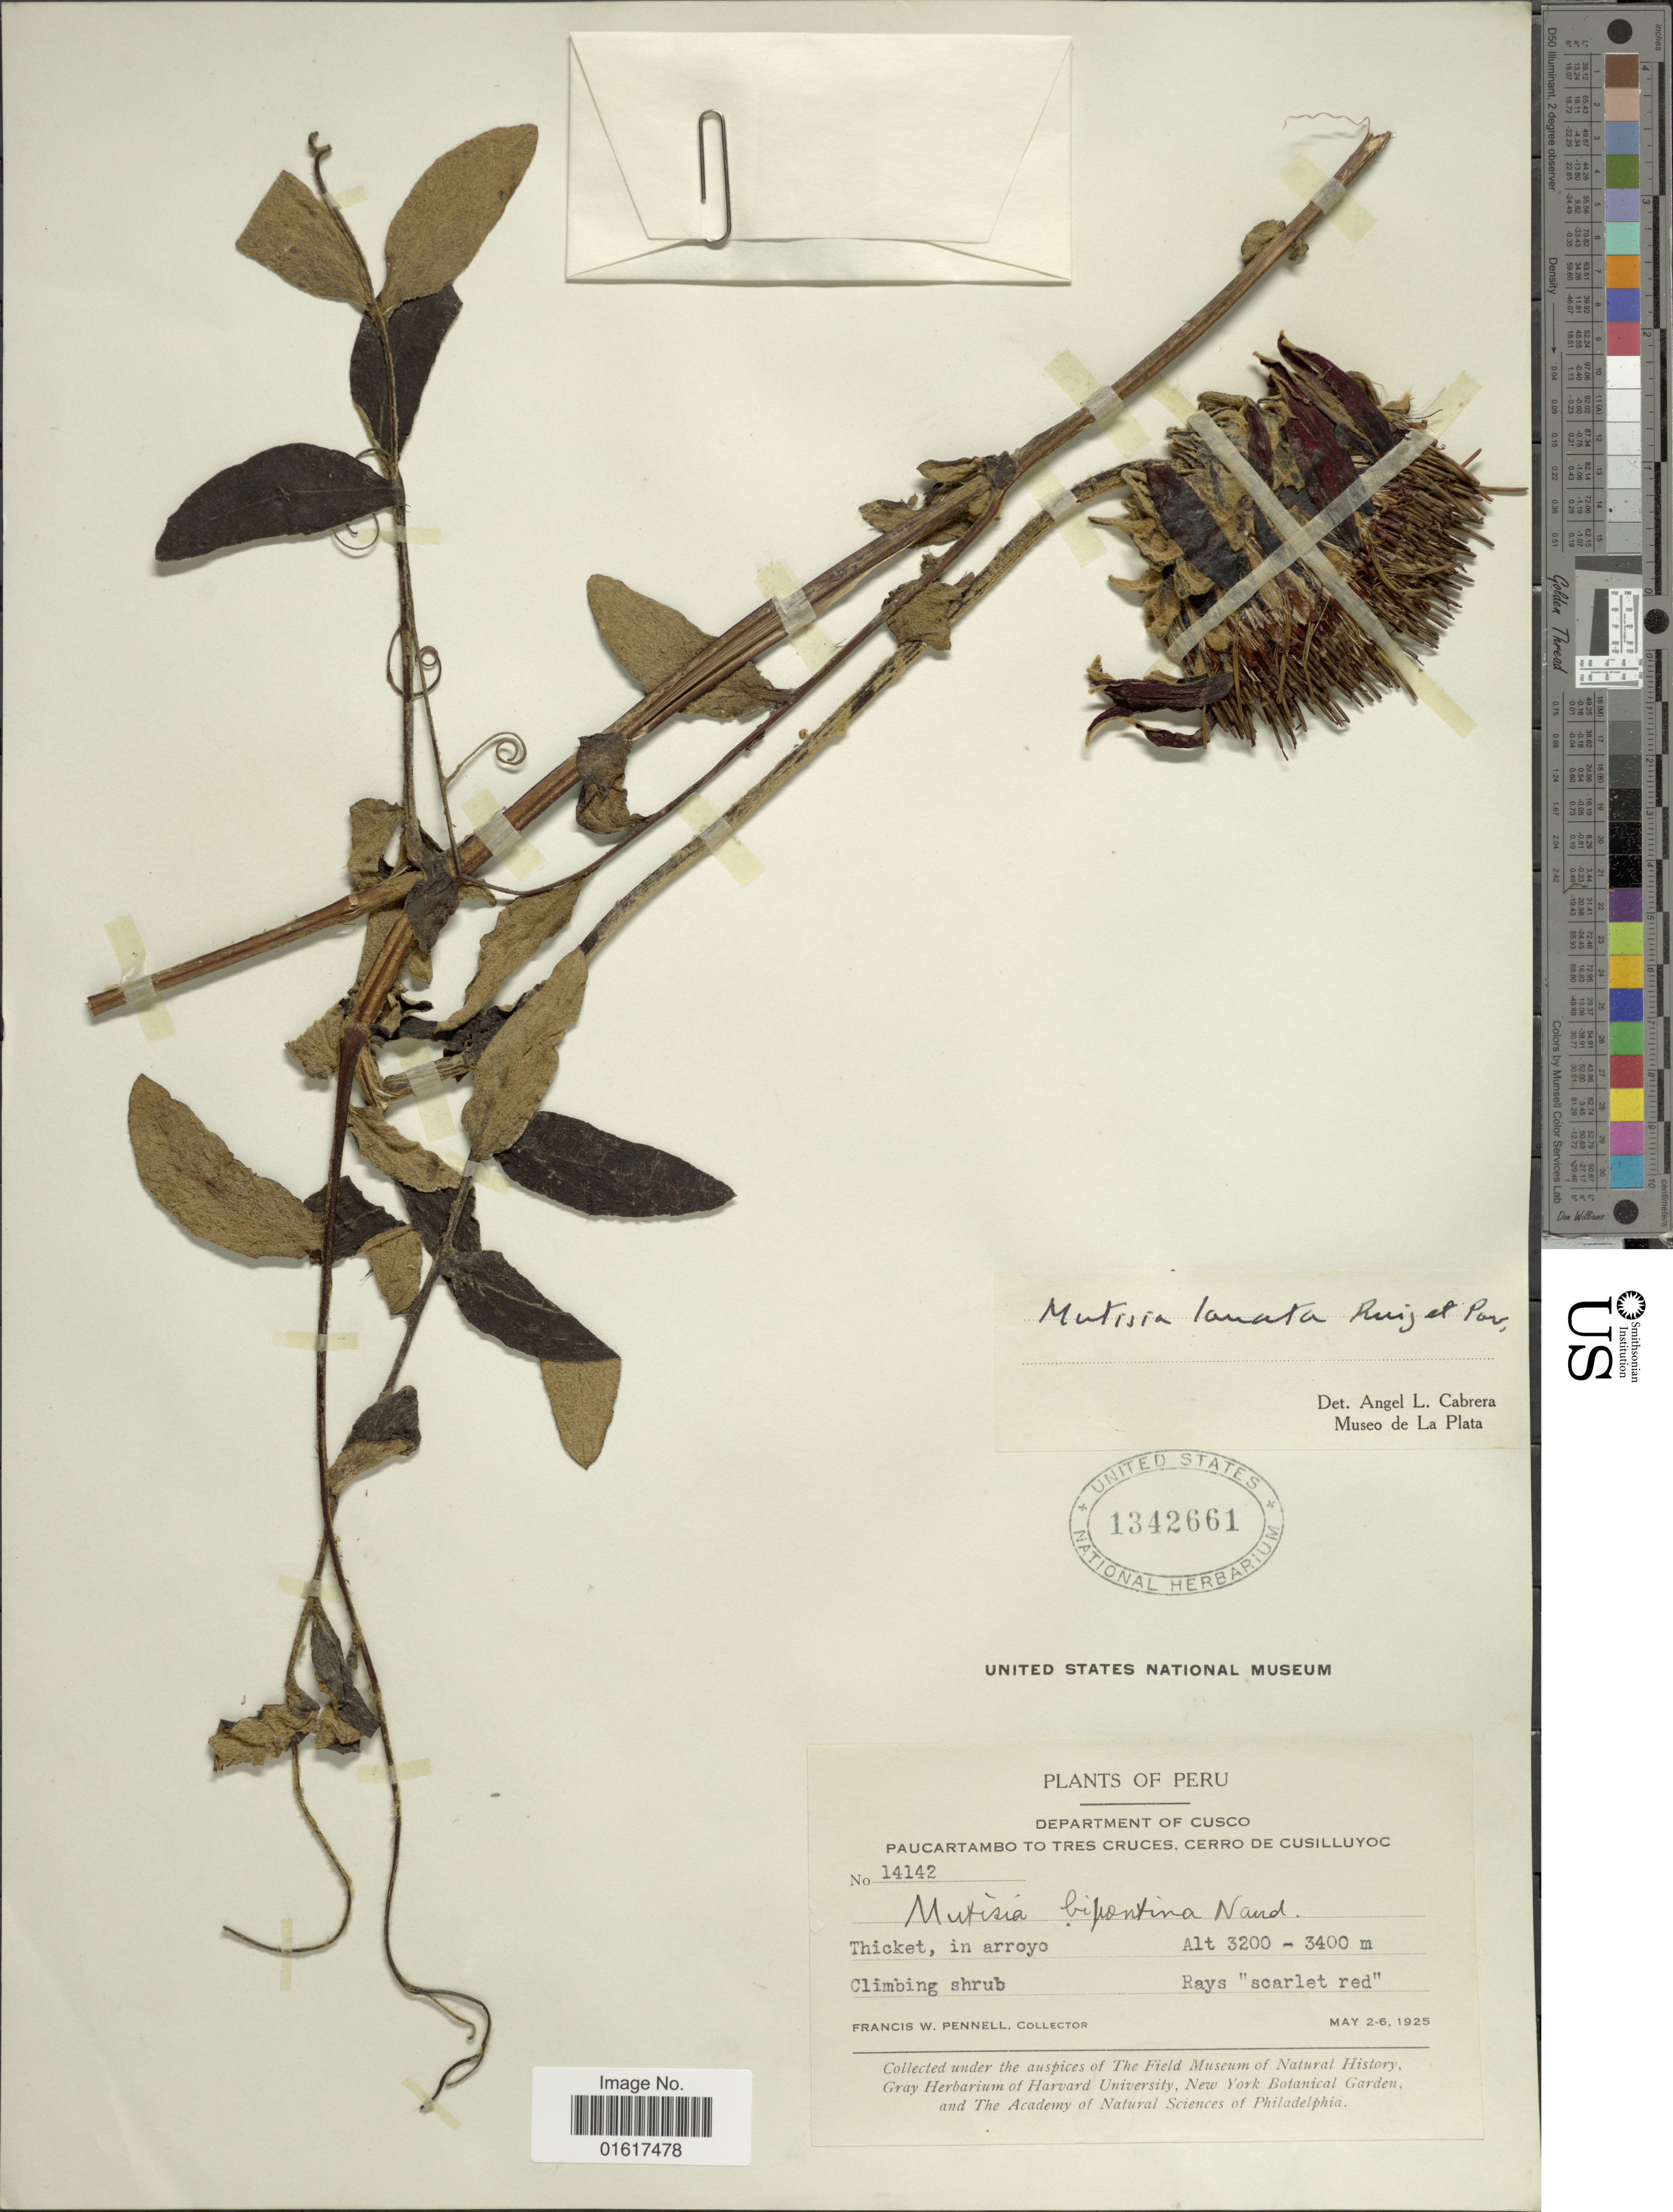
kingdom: Plantae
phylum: Tracheophyta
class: Magnoliopsida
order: Asterales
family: Asteraceae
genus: Mutisia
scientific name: Mutisia lanata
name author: Ruiz & Pav.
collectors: F. W. Pennell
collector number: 14142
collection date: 1925-05-02/1925-05-06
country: Peru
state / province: Cusco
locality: Paucartambo to Tres Cruces, Cerro de Cusilluyoc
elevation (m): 3200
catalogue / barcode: US 1342661